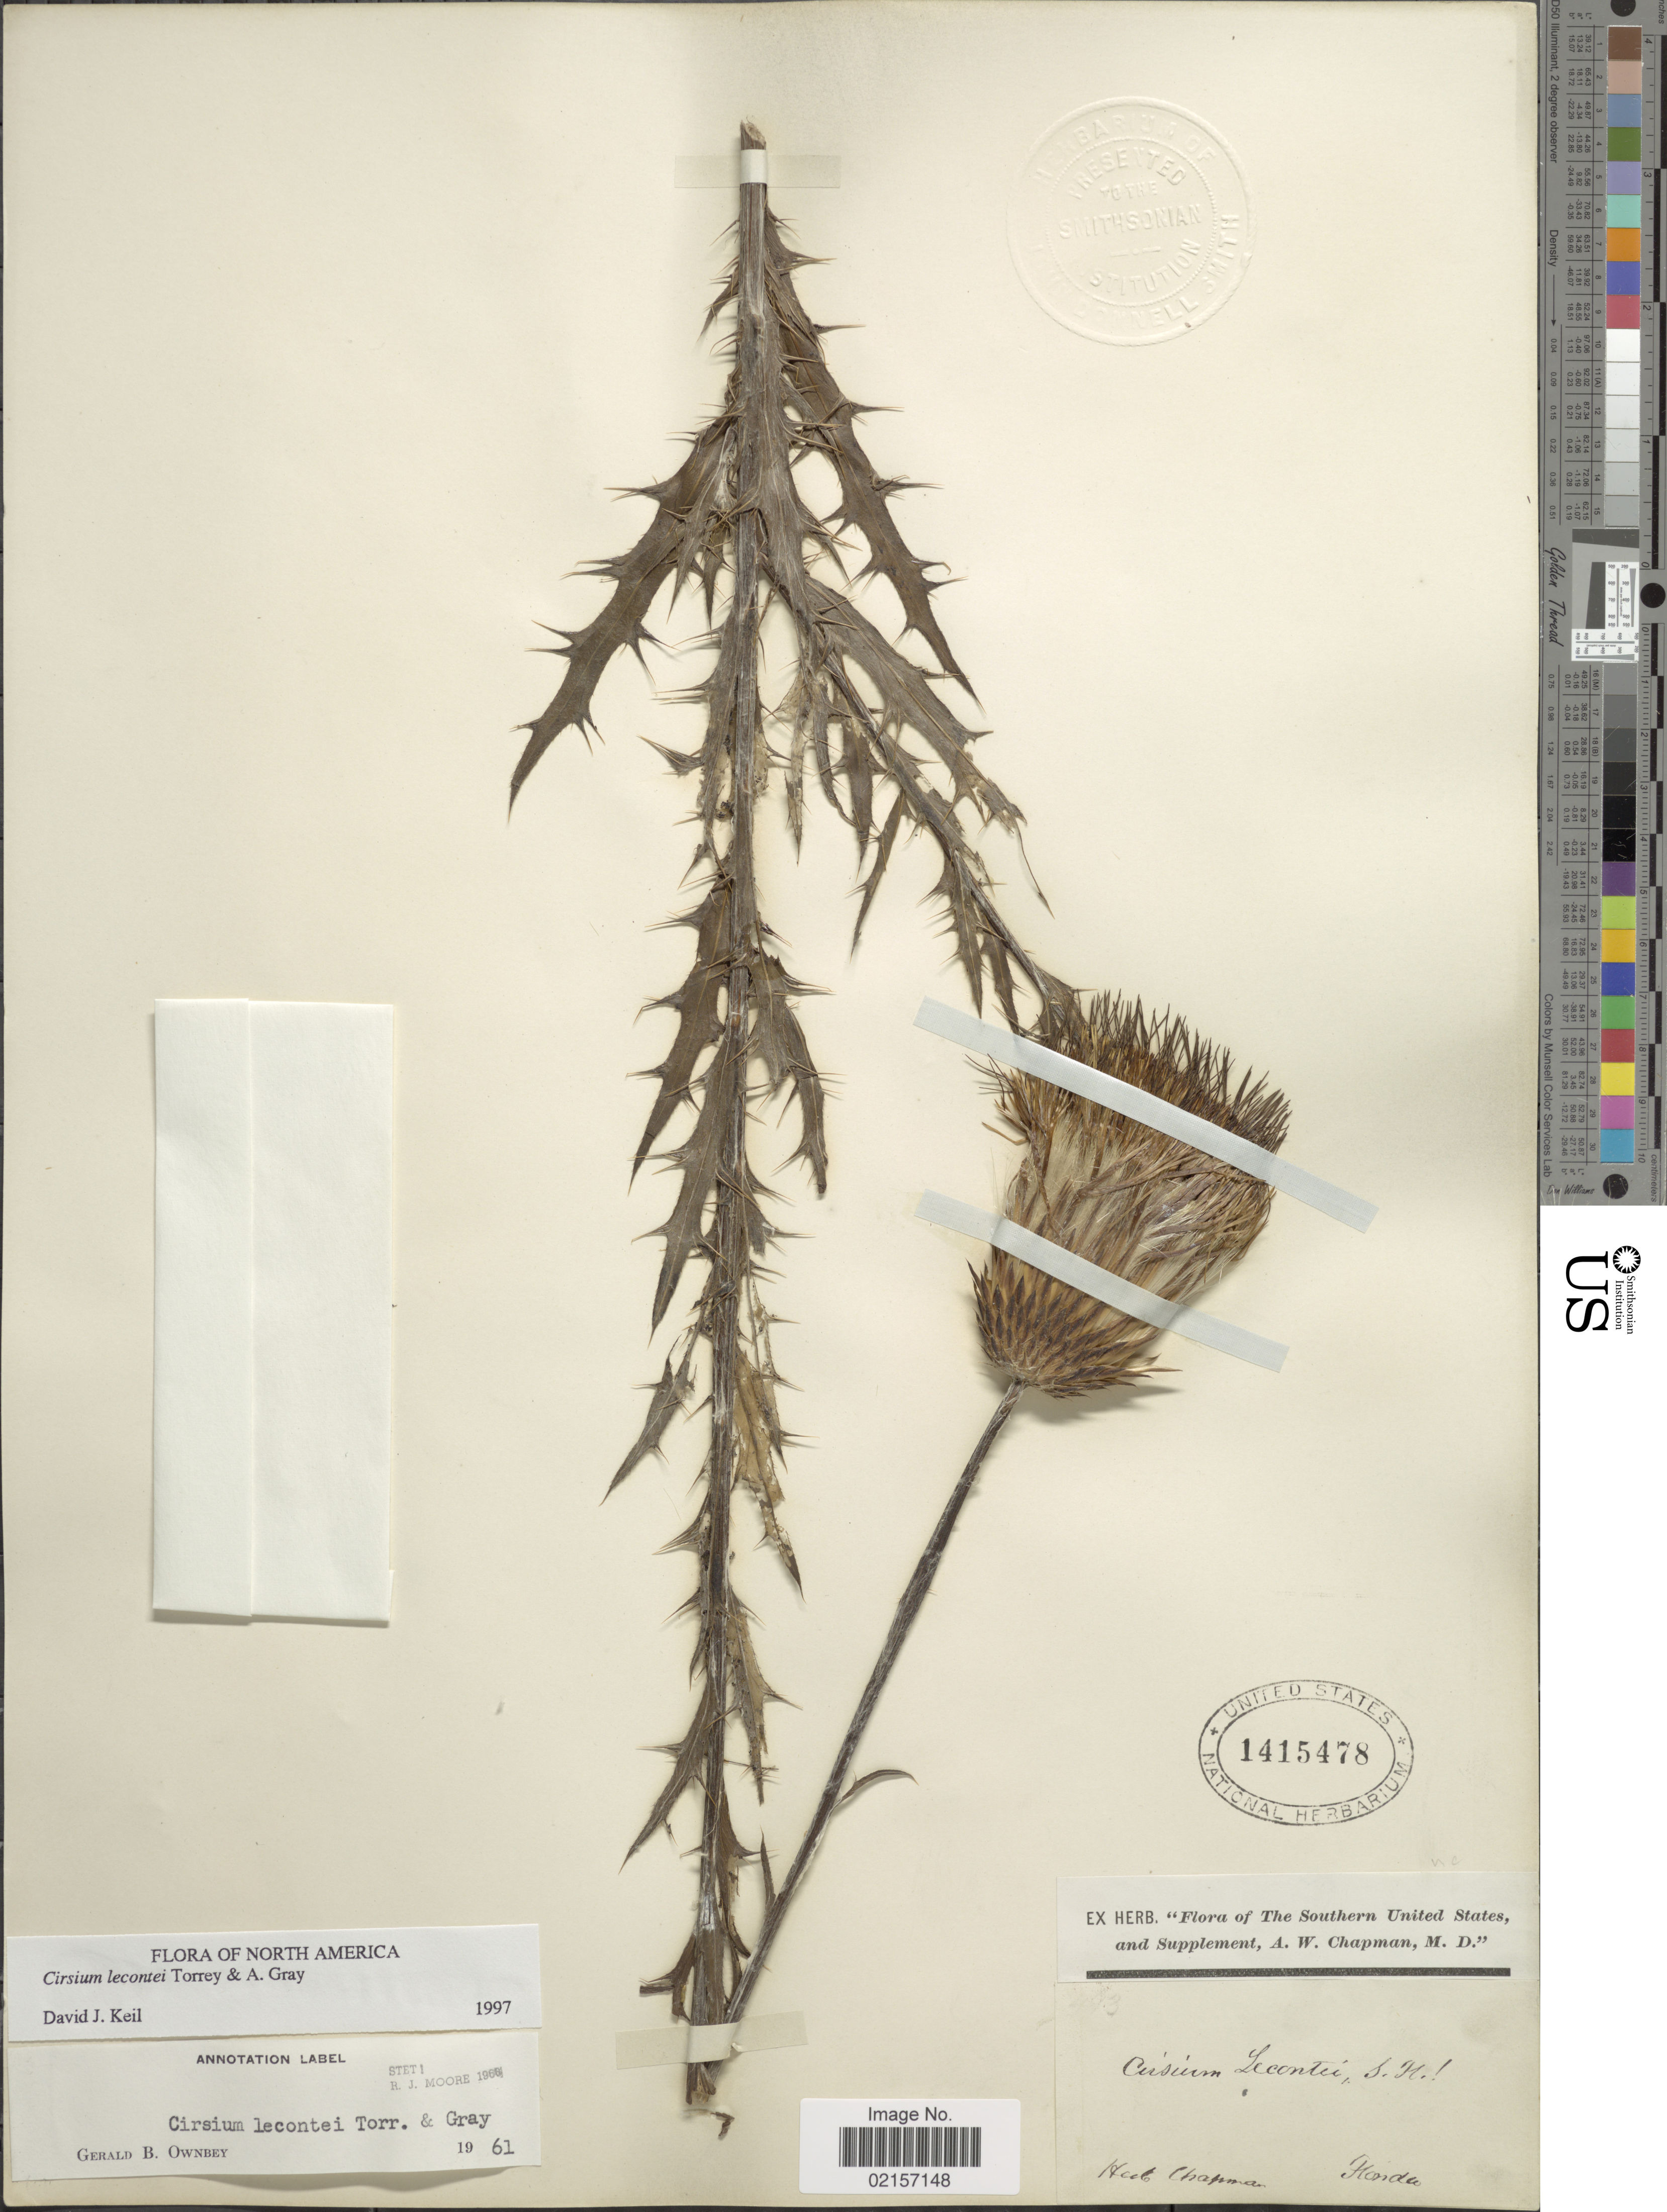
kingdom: Plantae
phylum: Tracheophyta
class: Magnoliopsida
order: Asterales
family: Asteraceae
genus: Cirsium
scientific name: Cirsium lecontei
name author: Torr. & A. Gray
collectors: ex herb. Chapman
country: United States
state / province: Florida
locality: Southern United States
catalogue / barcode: US 1415478